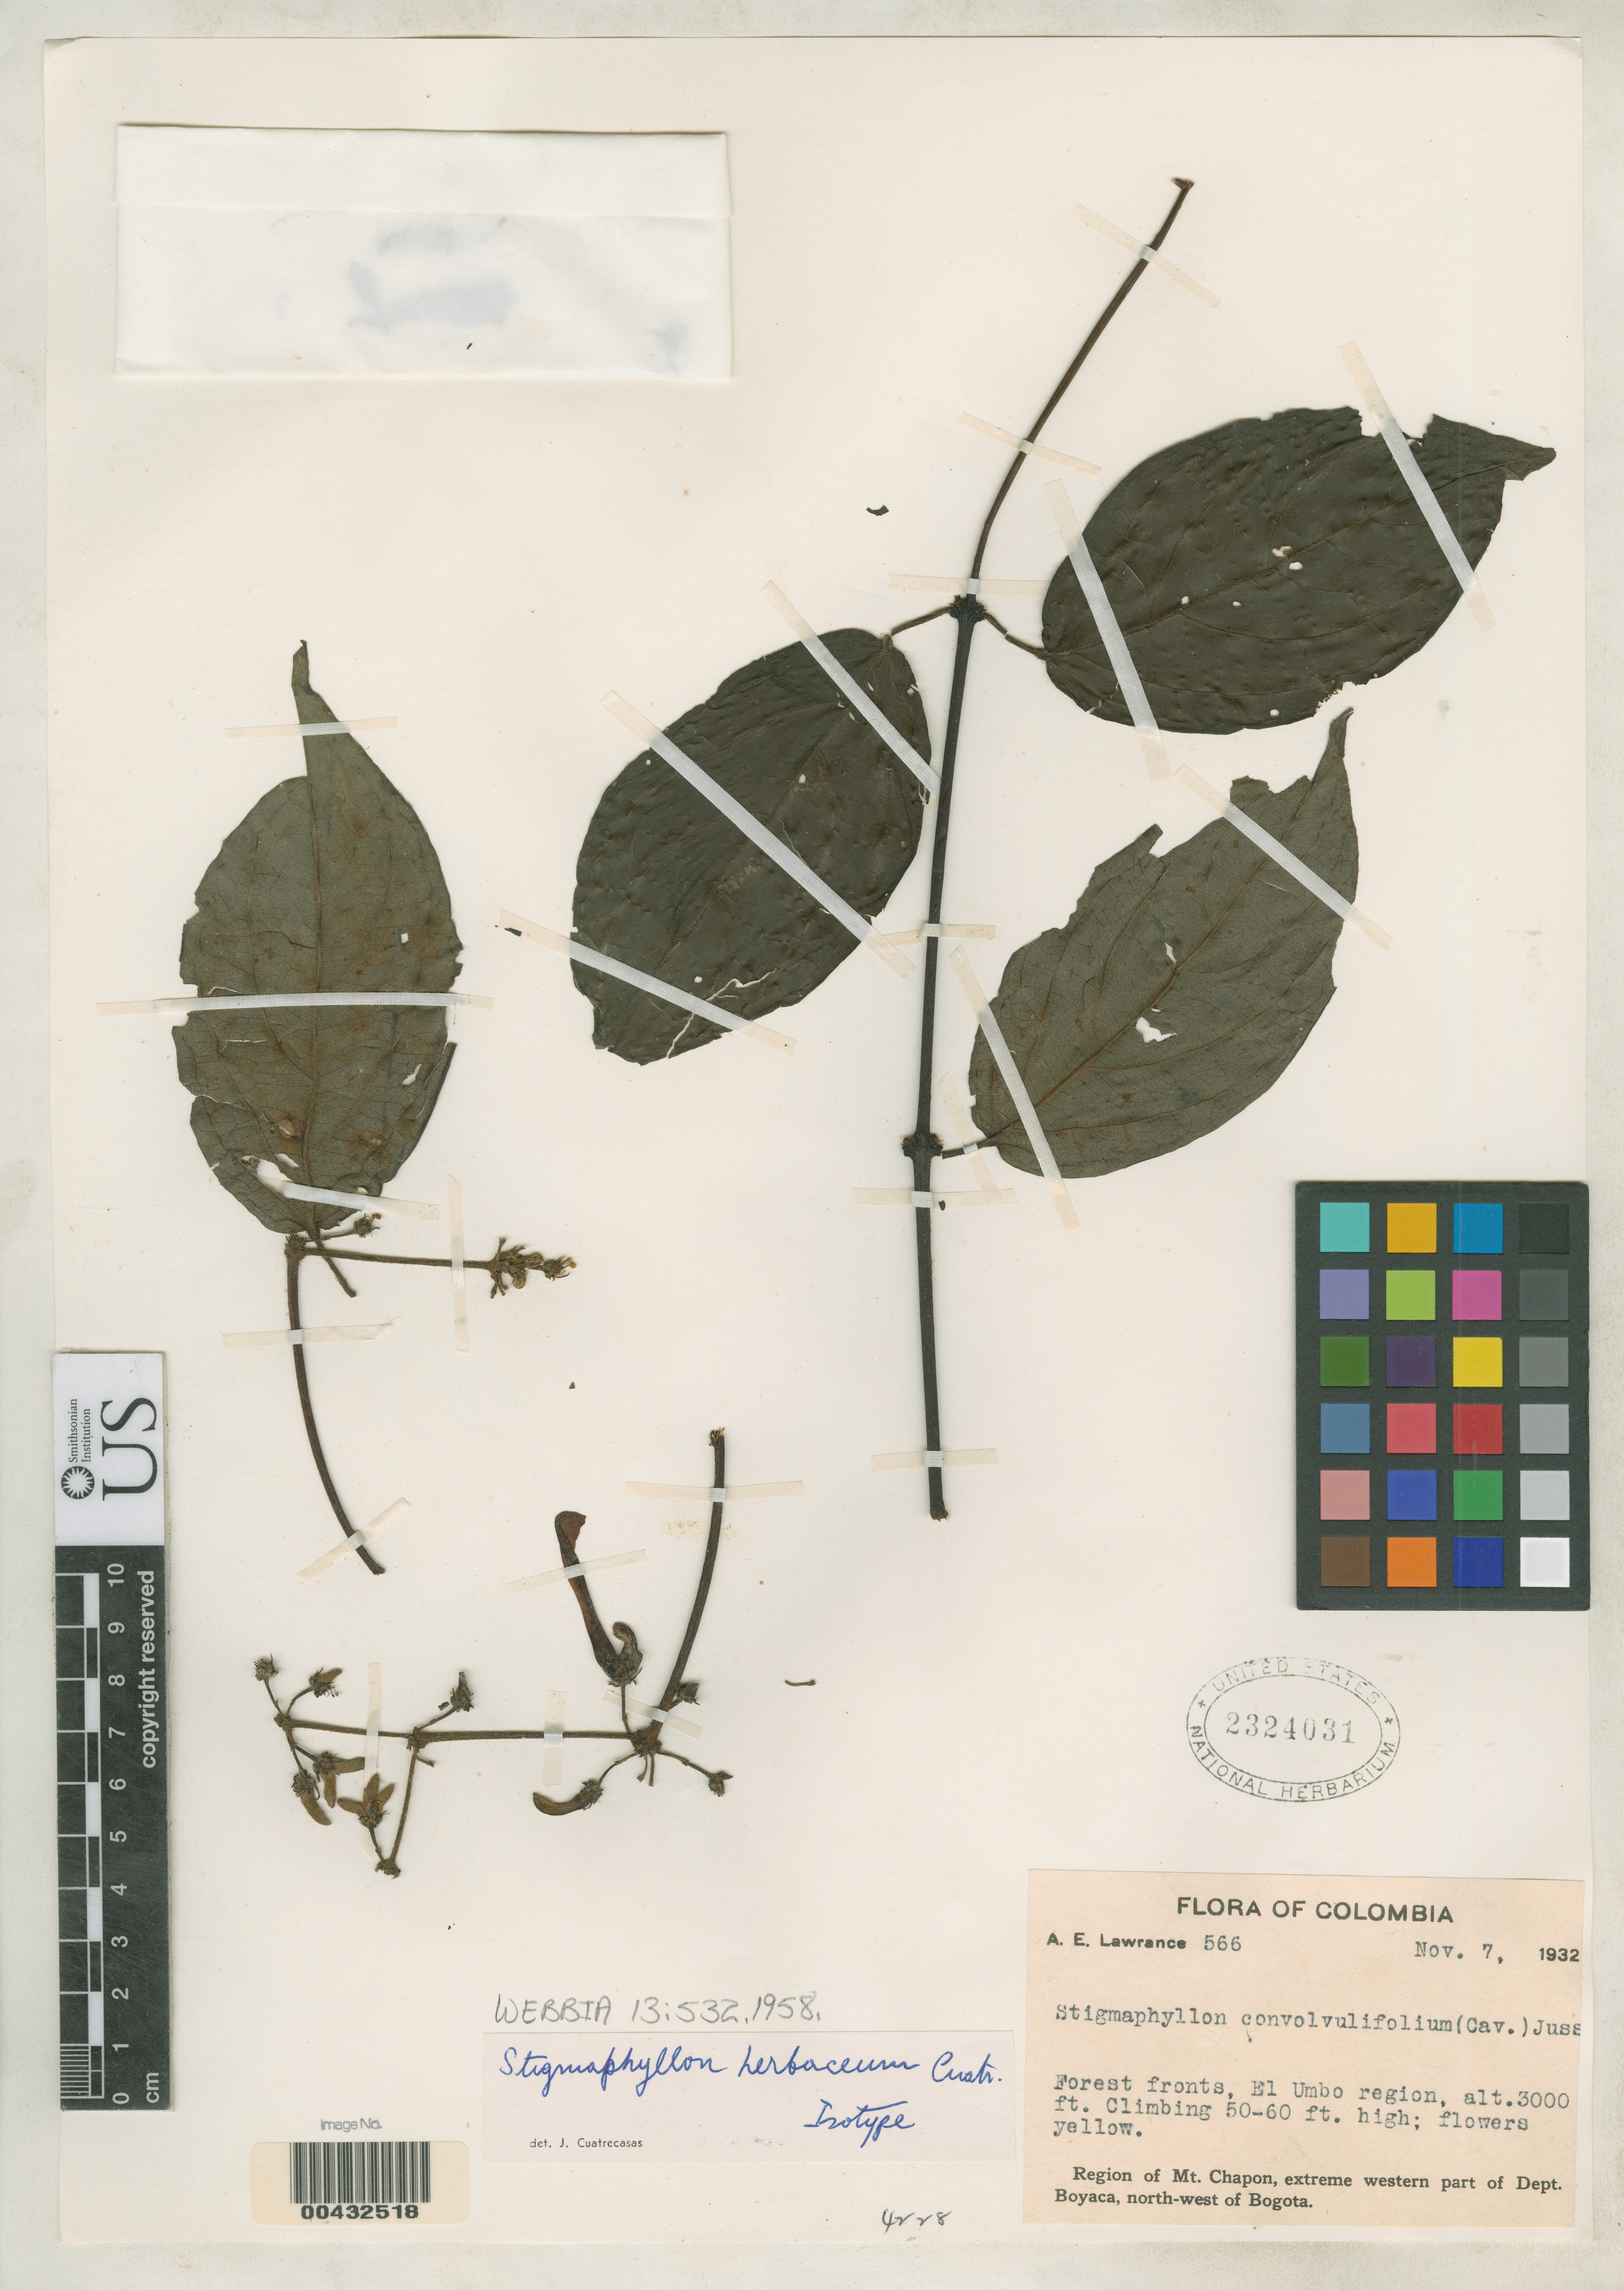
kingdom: Plantae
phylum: Tracheophyta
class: Magnoliopsida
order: Malpighiales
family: Malpighiaceae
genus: Stigmaphyllon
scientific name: Stigmaphyllon herbaceum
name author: Cuatrec.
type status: Isotype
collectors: A. Lawrance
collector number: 566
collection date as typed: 07 Nov 1932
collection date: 1932-11-07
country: Colombia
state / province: Boyacá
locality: Region of Mt. Chapon, extreme western part of Dept. Boyana, NW of Bogota.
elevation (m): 914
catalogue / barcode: US 2324031